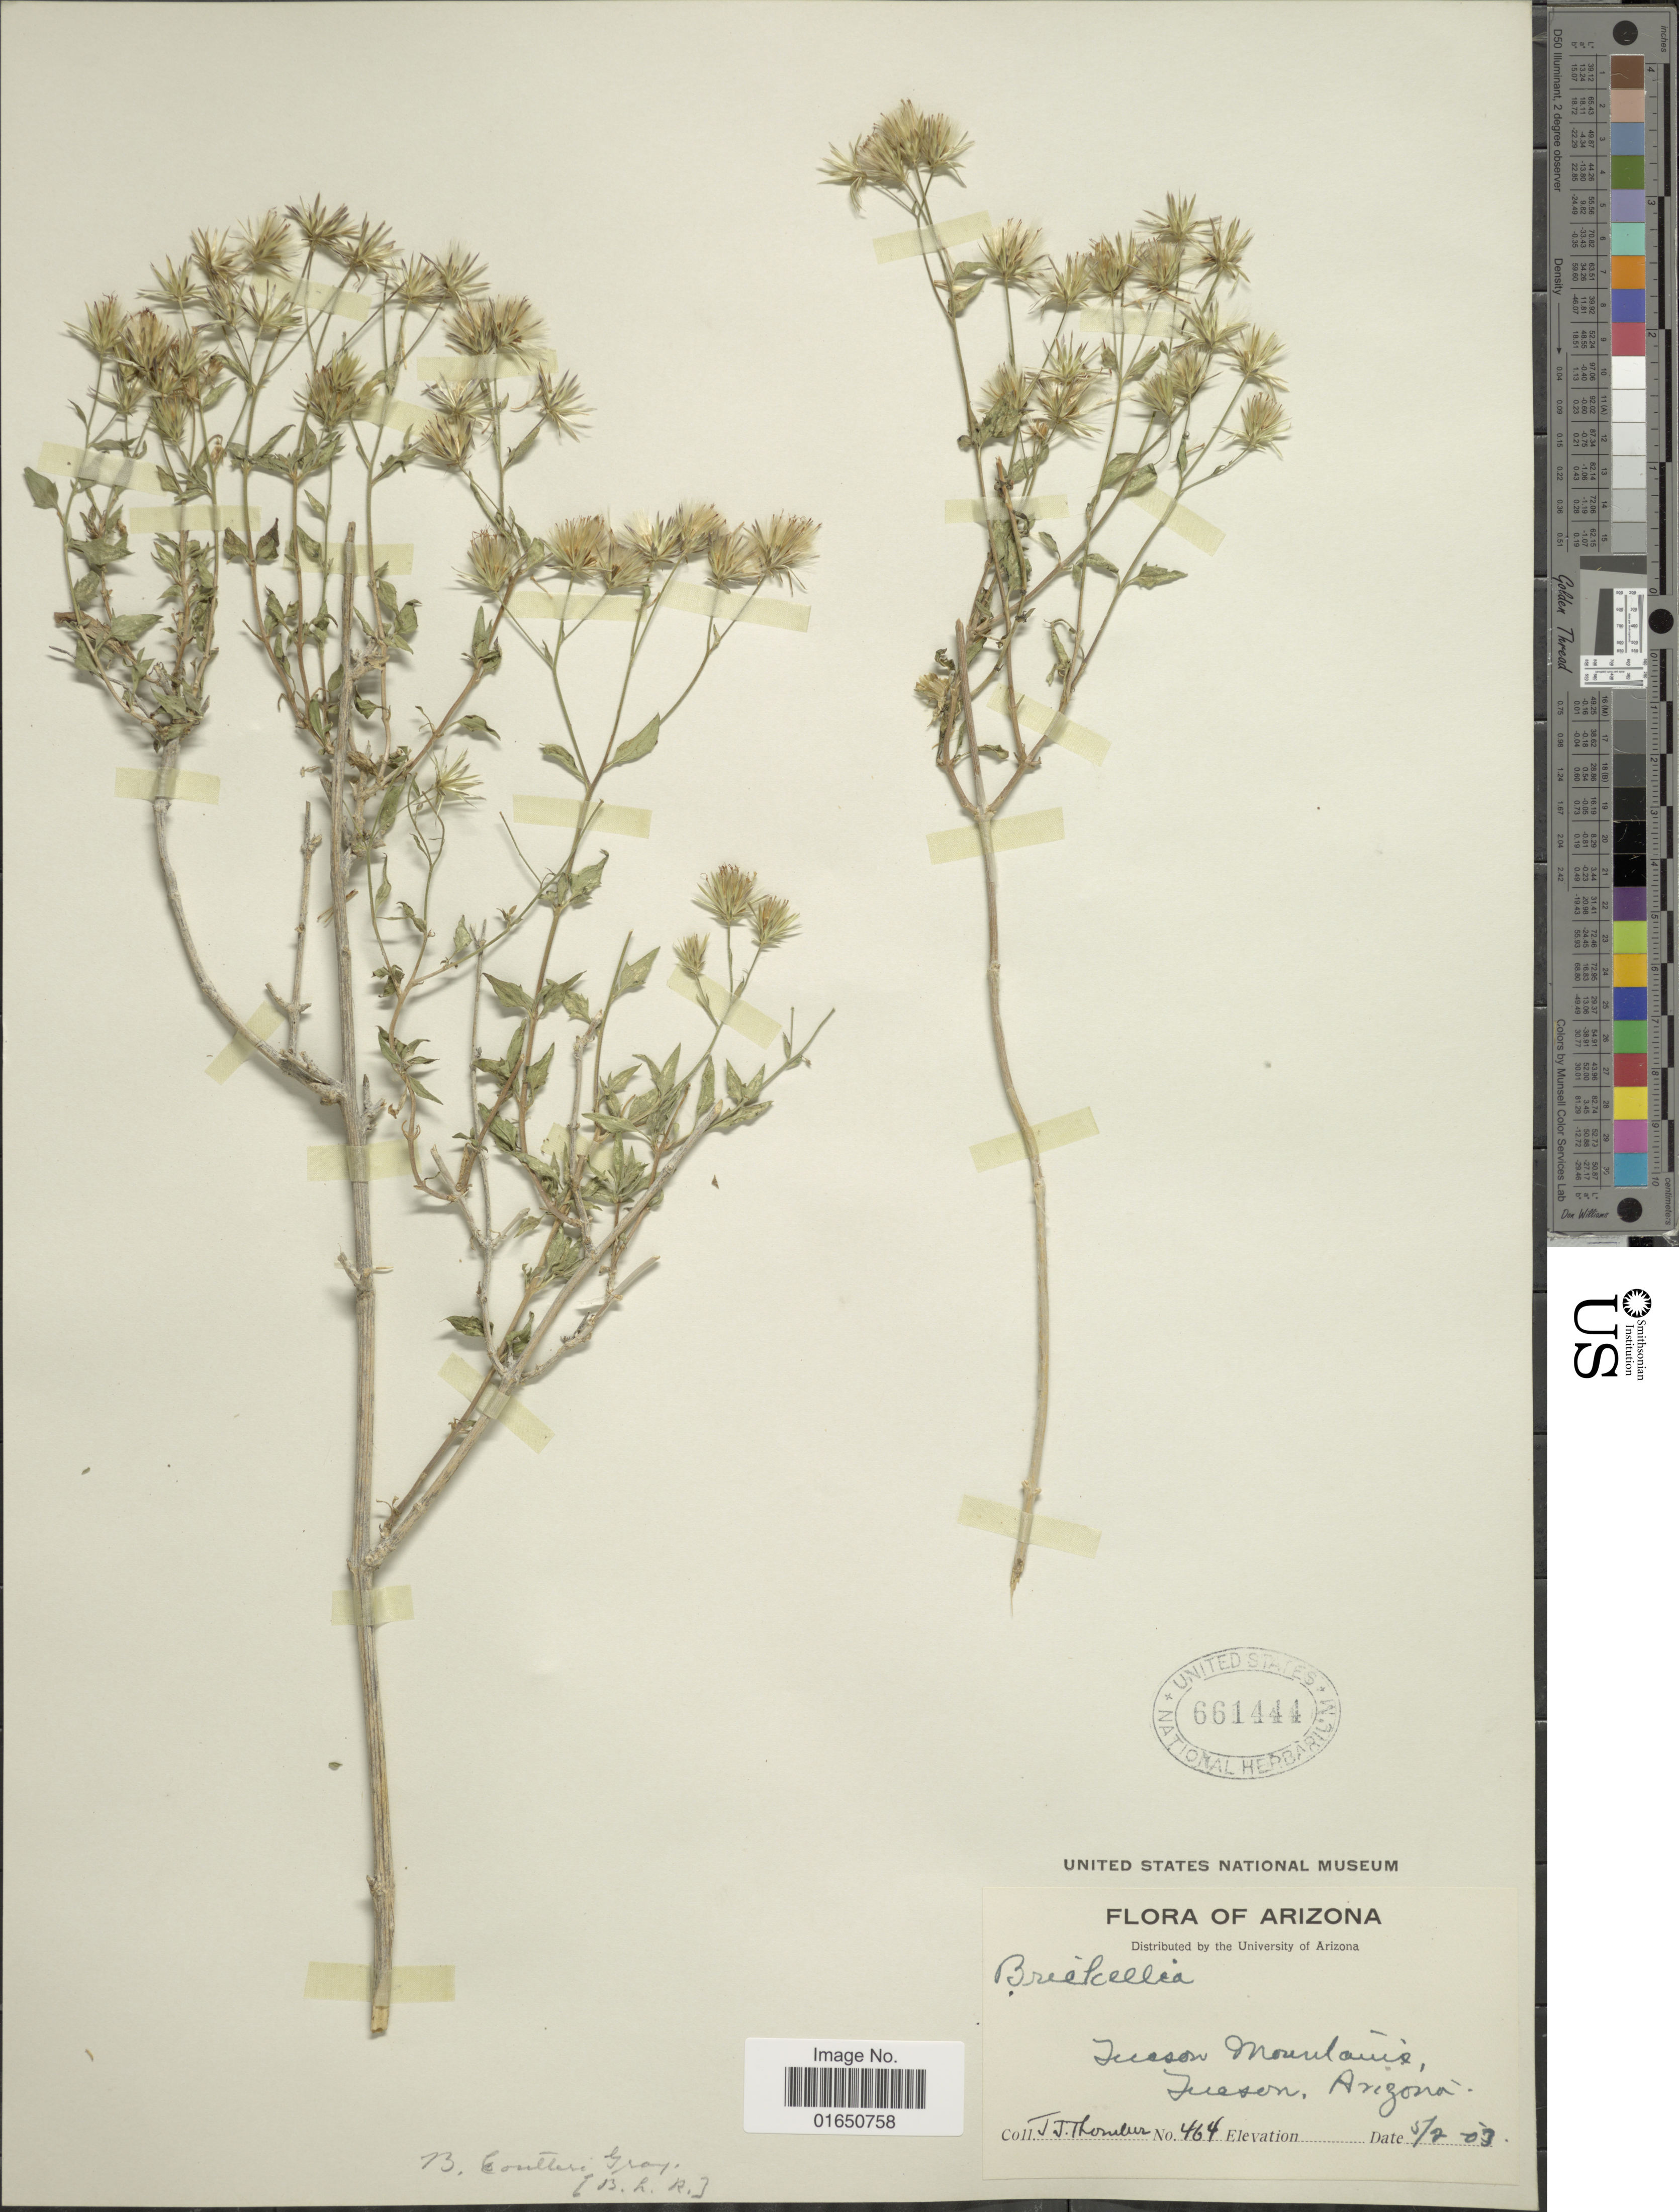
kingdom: Plantae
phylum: Tracheophyta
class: Magnoliopsida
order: Asterales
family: Asteraceae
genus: Brickellia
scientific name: Brickellia coulteri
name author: A. Gray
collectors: J. Thornber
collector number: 464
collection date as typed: Transcribed d/m/y: 2/5/3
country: United States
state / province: Arizona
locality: Tucson Mountains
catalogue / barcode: US 661444